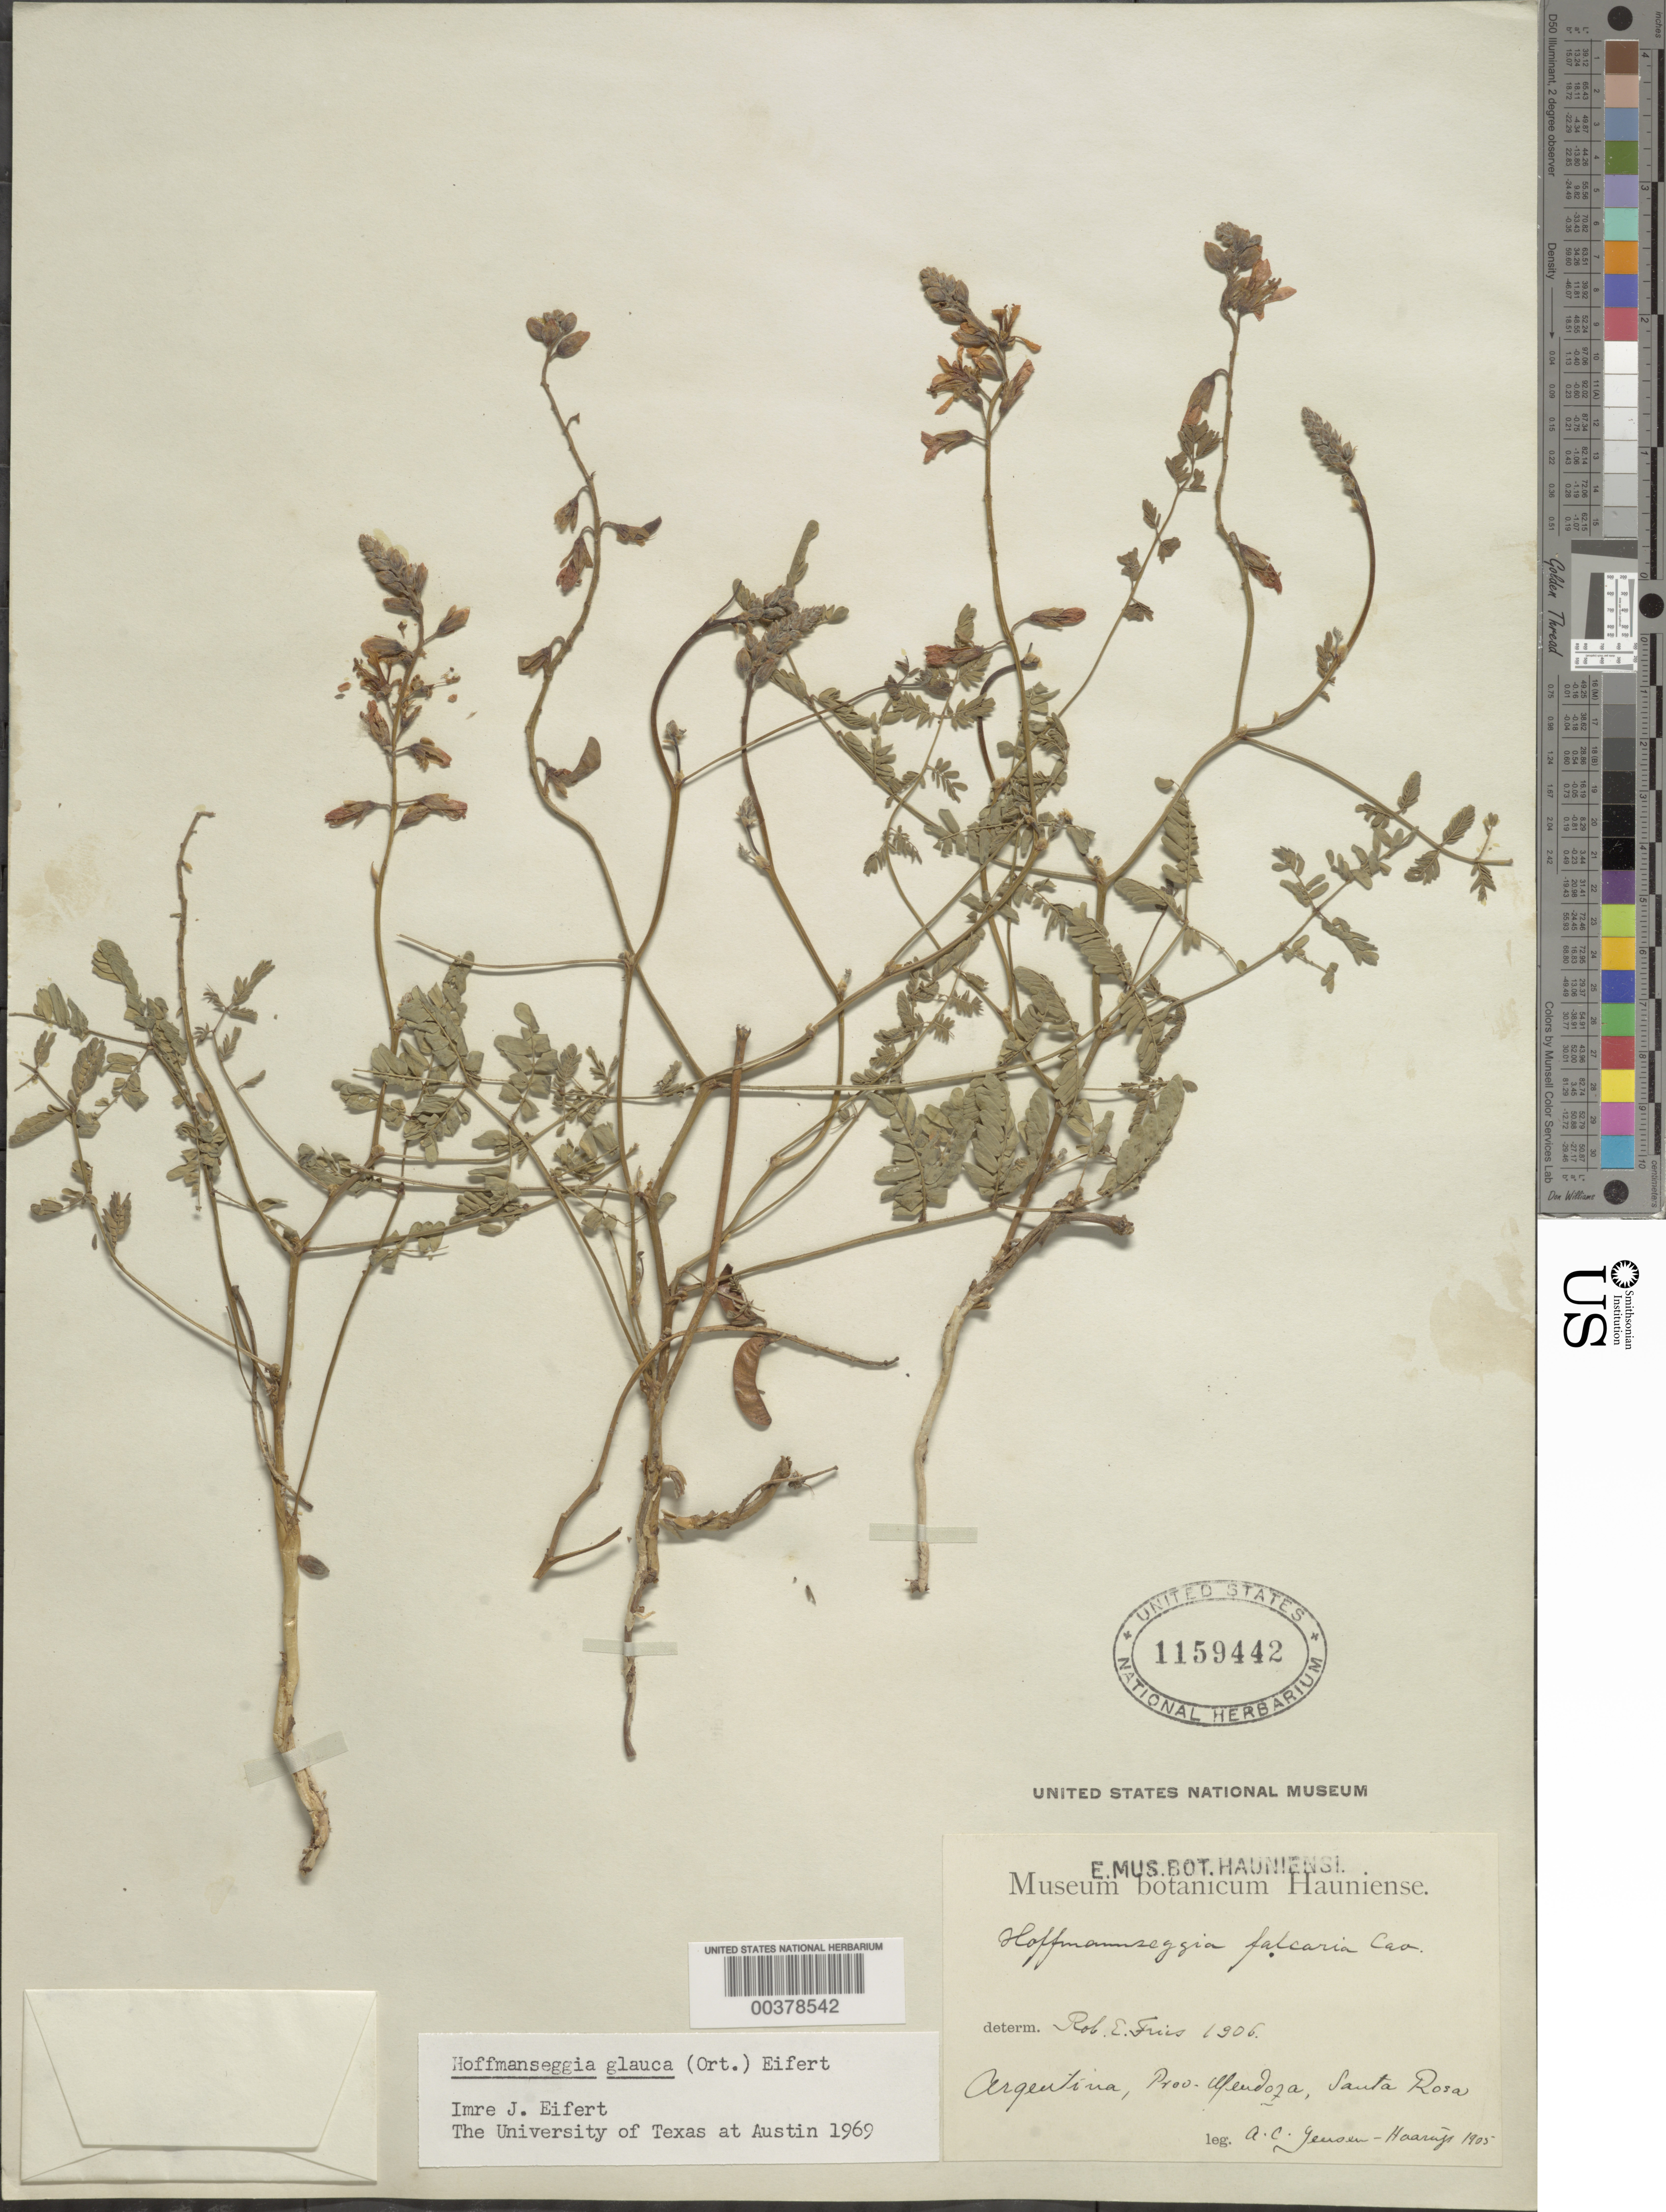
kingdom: Plantae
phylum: Tracheophyta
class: Magnoliopsida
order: Fabales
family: Fabaceae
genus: Hoffmannseggia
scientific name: Hoffmannseggia glauca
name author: (Ortega) Eifert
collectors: A. C. Jensen-Haarup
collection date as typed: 1905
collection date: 1905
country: Argentina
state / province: Mendoza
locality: Santa Rosa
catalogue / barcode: US 1159442